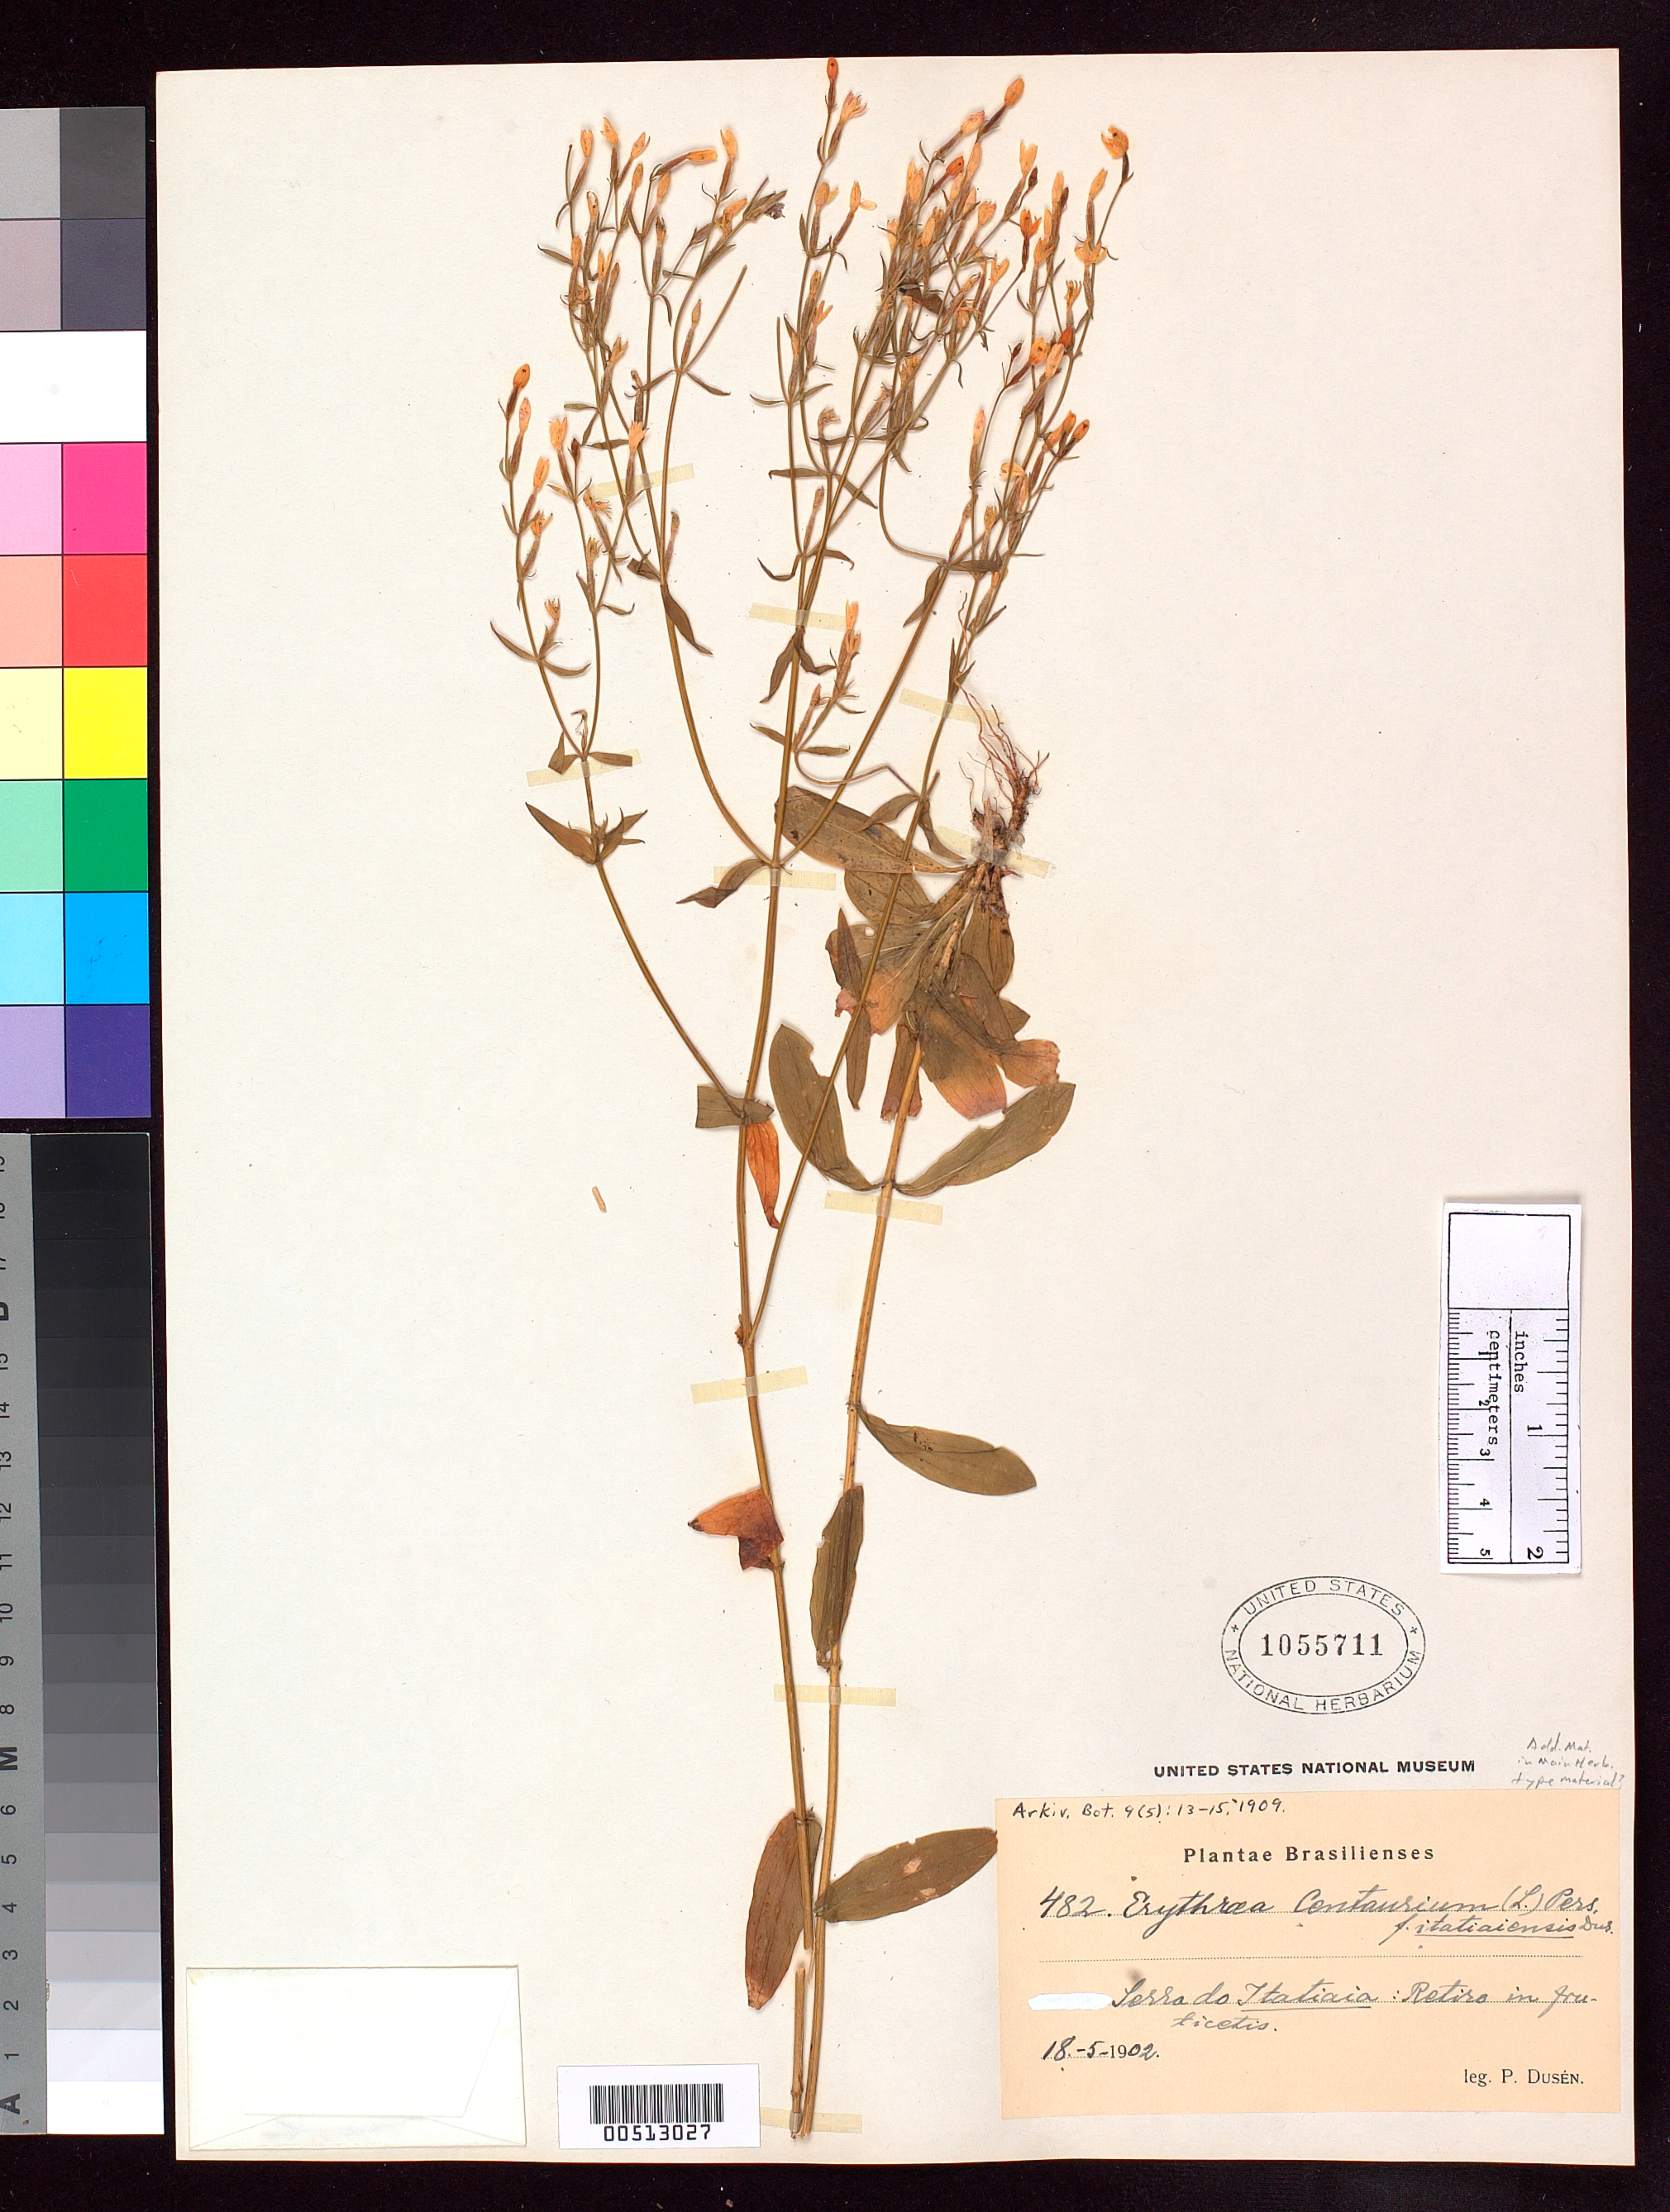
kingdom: Plantae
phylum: Tracheophyta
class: Magnoliopsida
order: Gentianales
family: Gentianaceae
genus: Erythraea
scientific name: Erythraea centaurium f. itatiaiensis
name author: Dusén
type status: Possible Syntype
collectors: P. Dusén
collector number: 482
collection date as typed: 18 May 1902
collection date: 1902-05-18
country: Brazil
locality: Serra do Itatiaia: Retiro in fruticetis.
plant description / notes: =Centaurium minus Moench? (See Broome 1976, Brittonia 28: 415-416).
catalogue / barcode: US 1055711